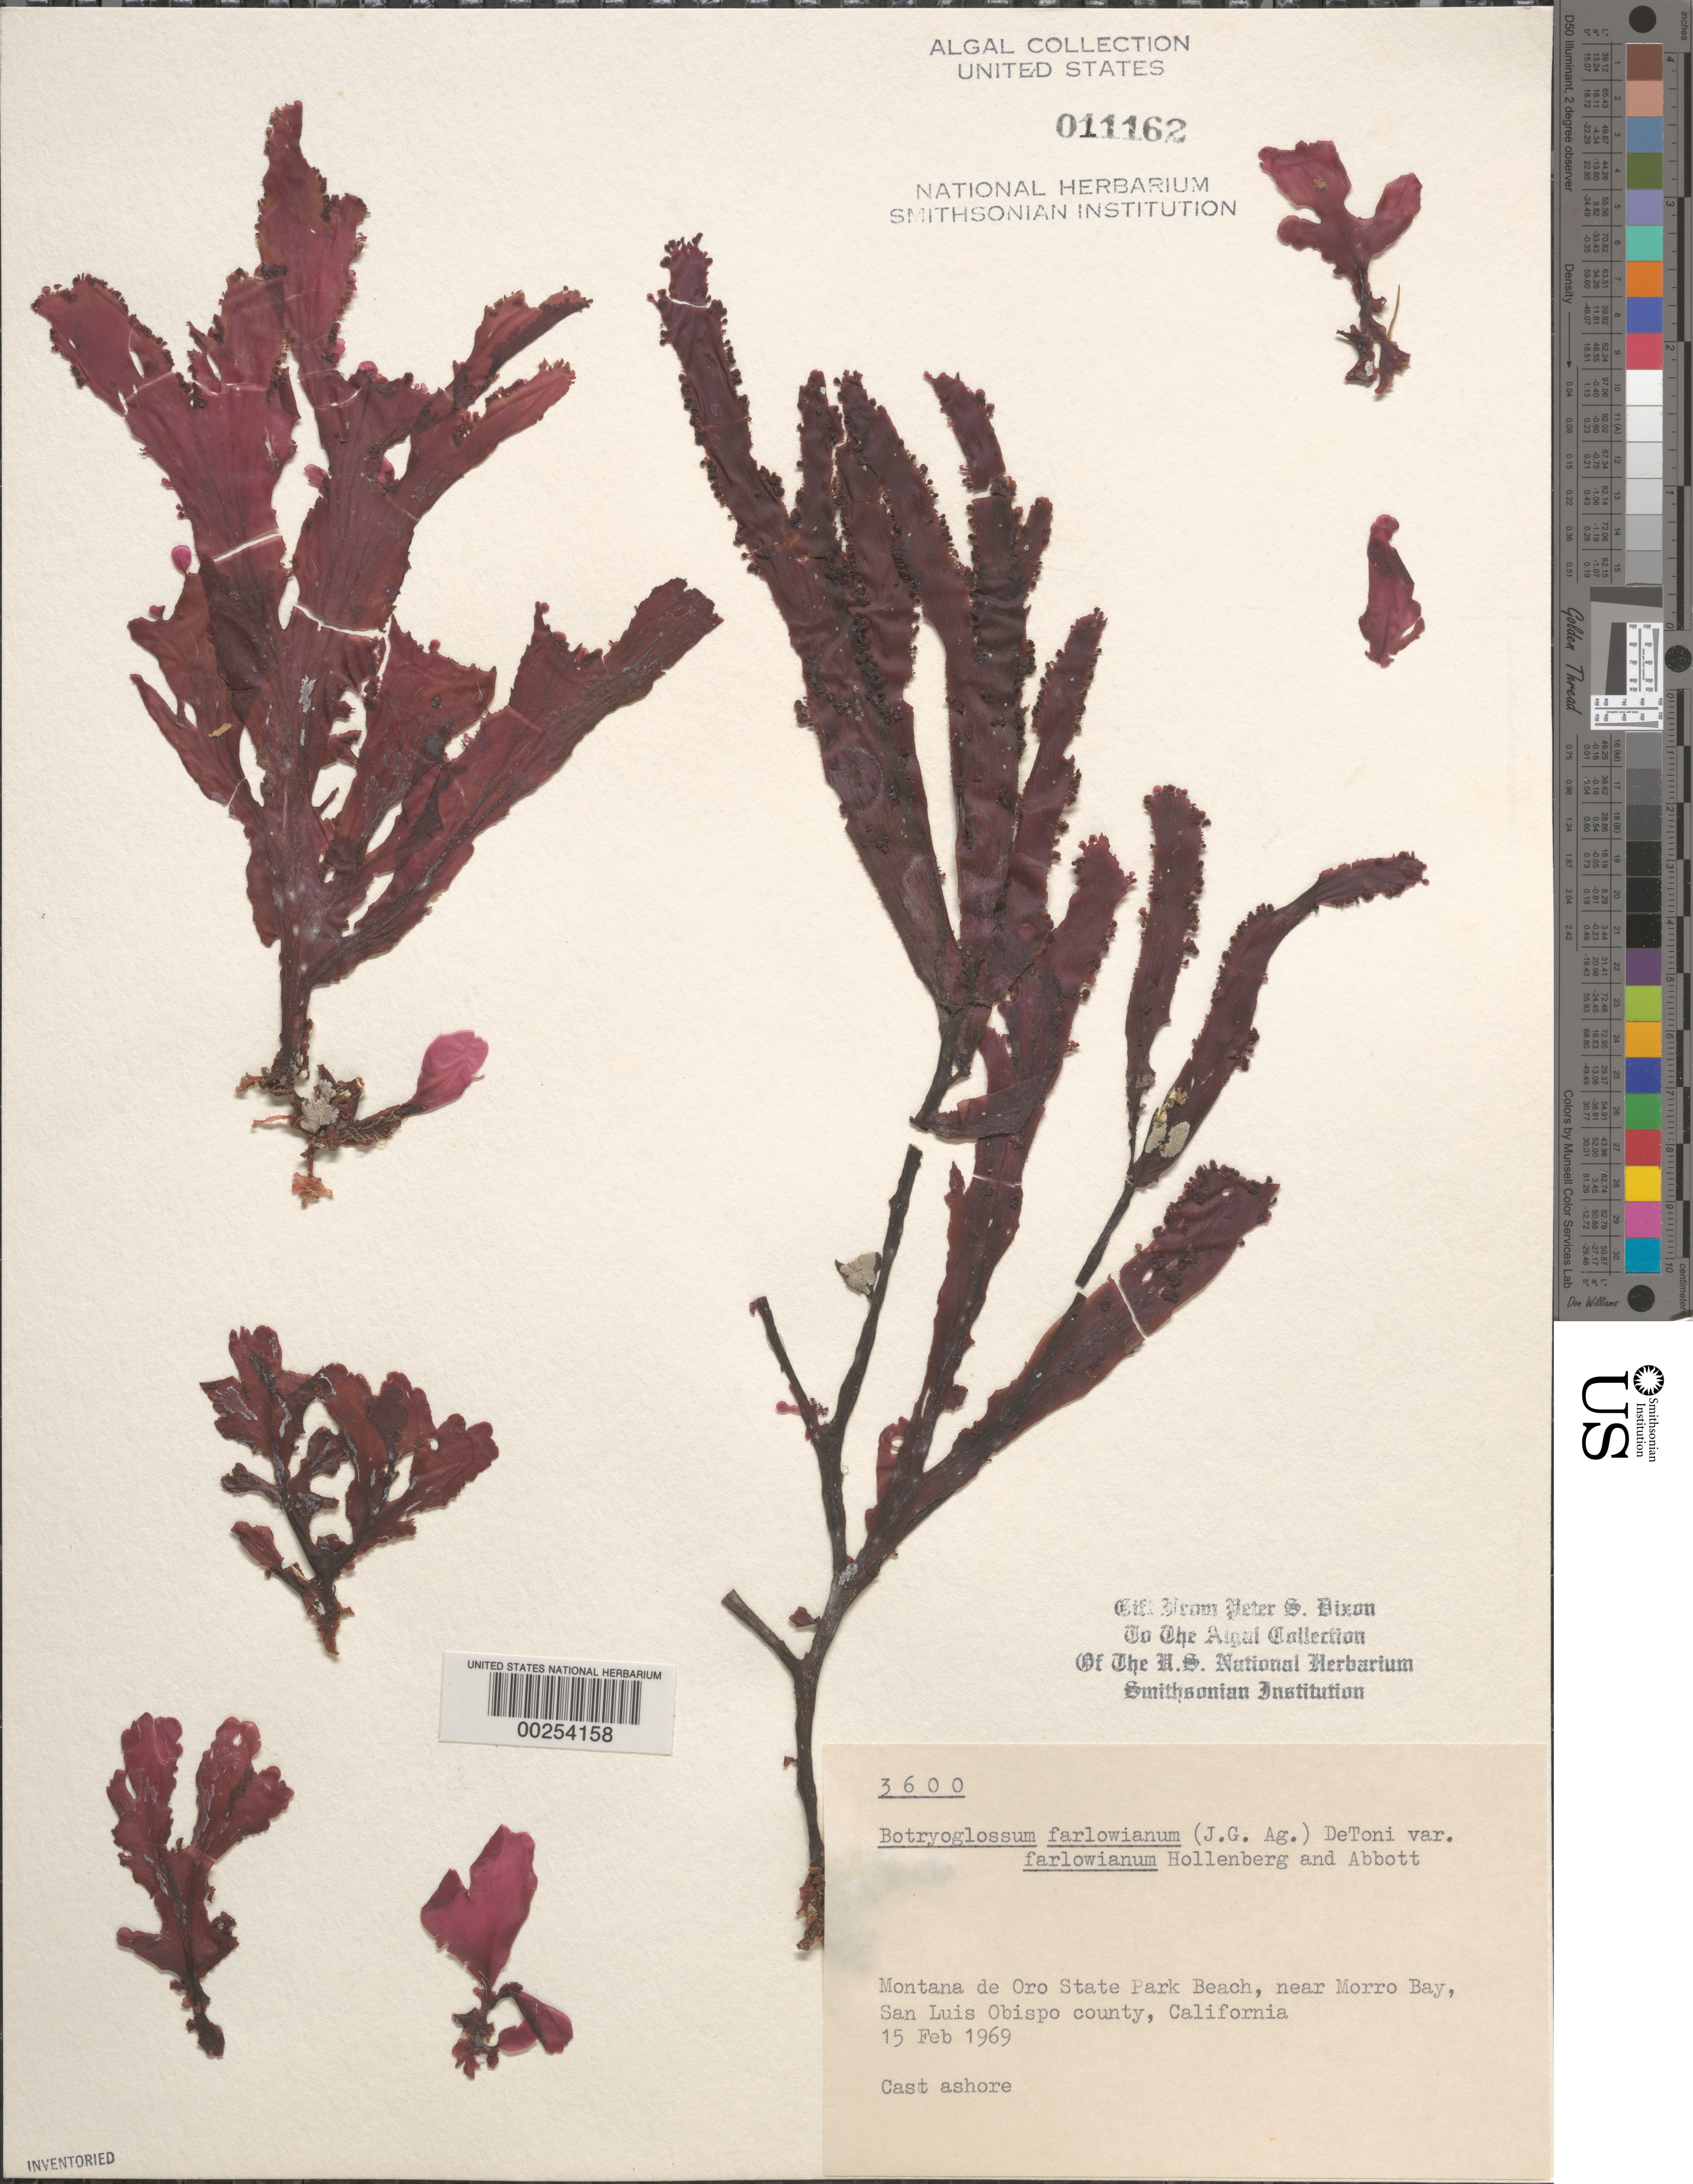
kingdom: Plantae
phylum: Rhodophyta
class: Florideophyceae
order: Ceramiales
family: Delesseriaceae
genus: Botryoglossum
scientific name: Botryoglossum farlowianum var. farlowianum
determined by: Dixon, P. S.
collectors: P. S. Dixon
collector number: PSD 3600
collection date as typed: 15 Feb 1969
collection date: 1969-02-15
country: United States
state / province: California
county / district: San Luis Obispo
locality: Montana de Oro State Park Beach, near Morro Bay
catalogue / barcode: US 11162